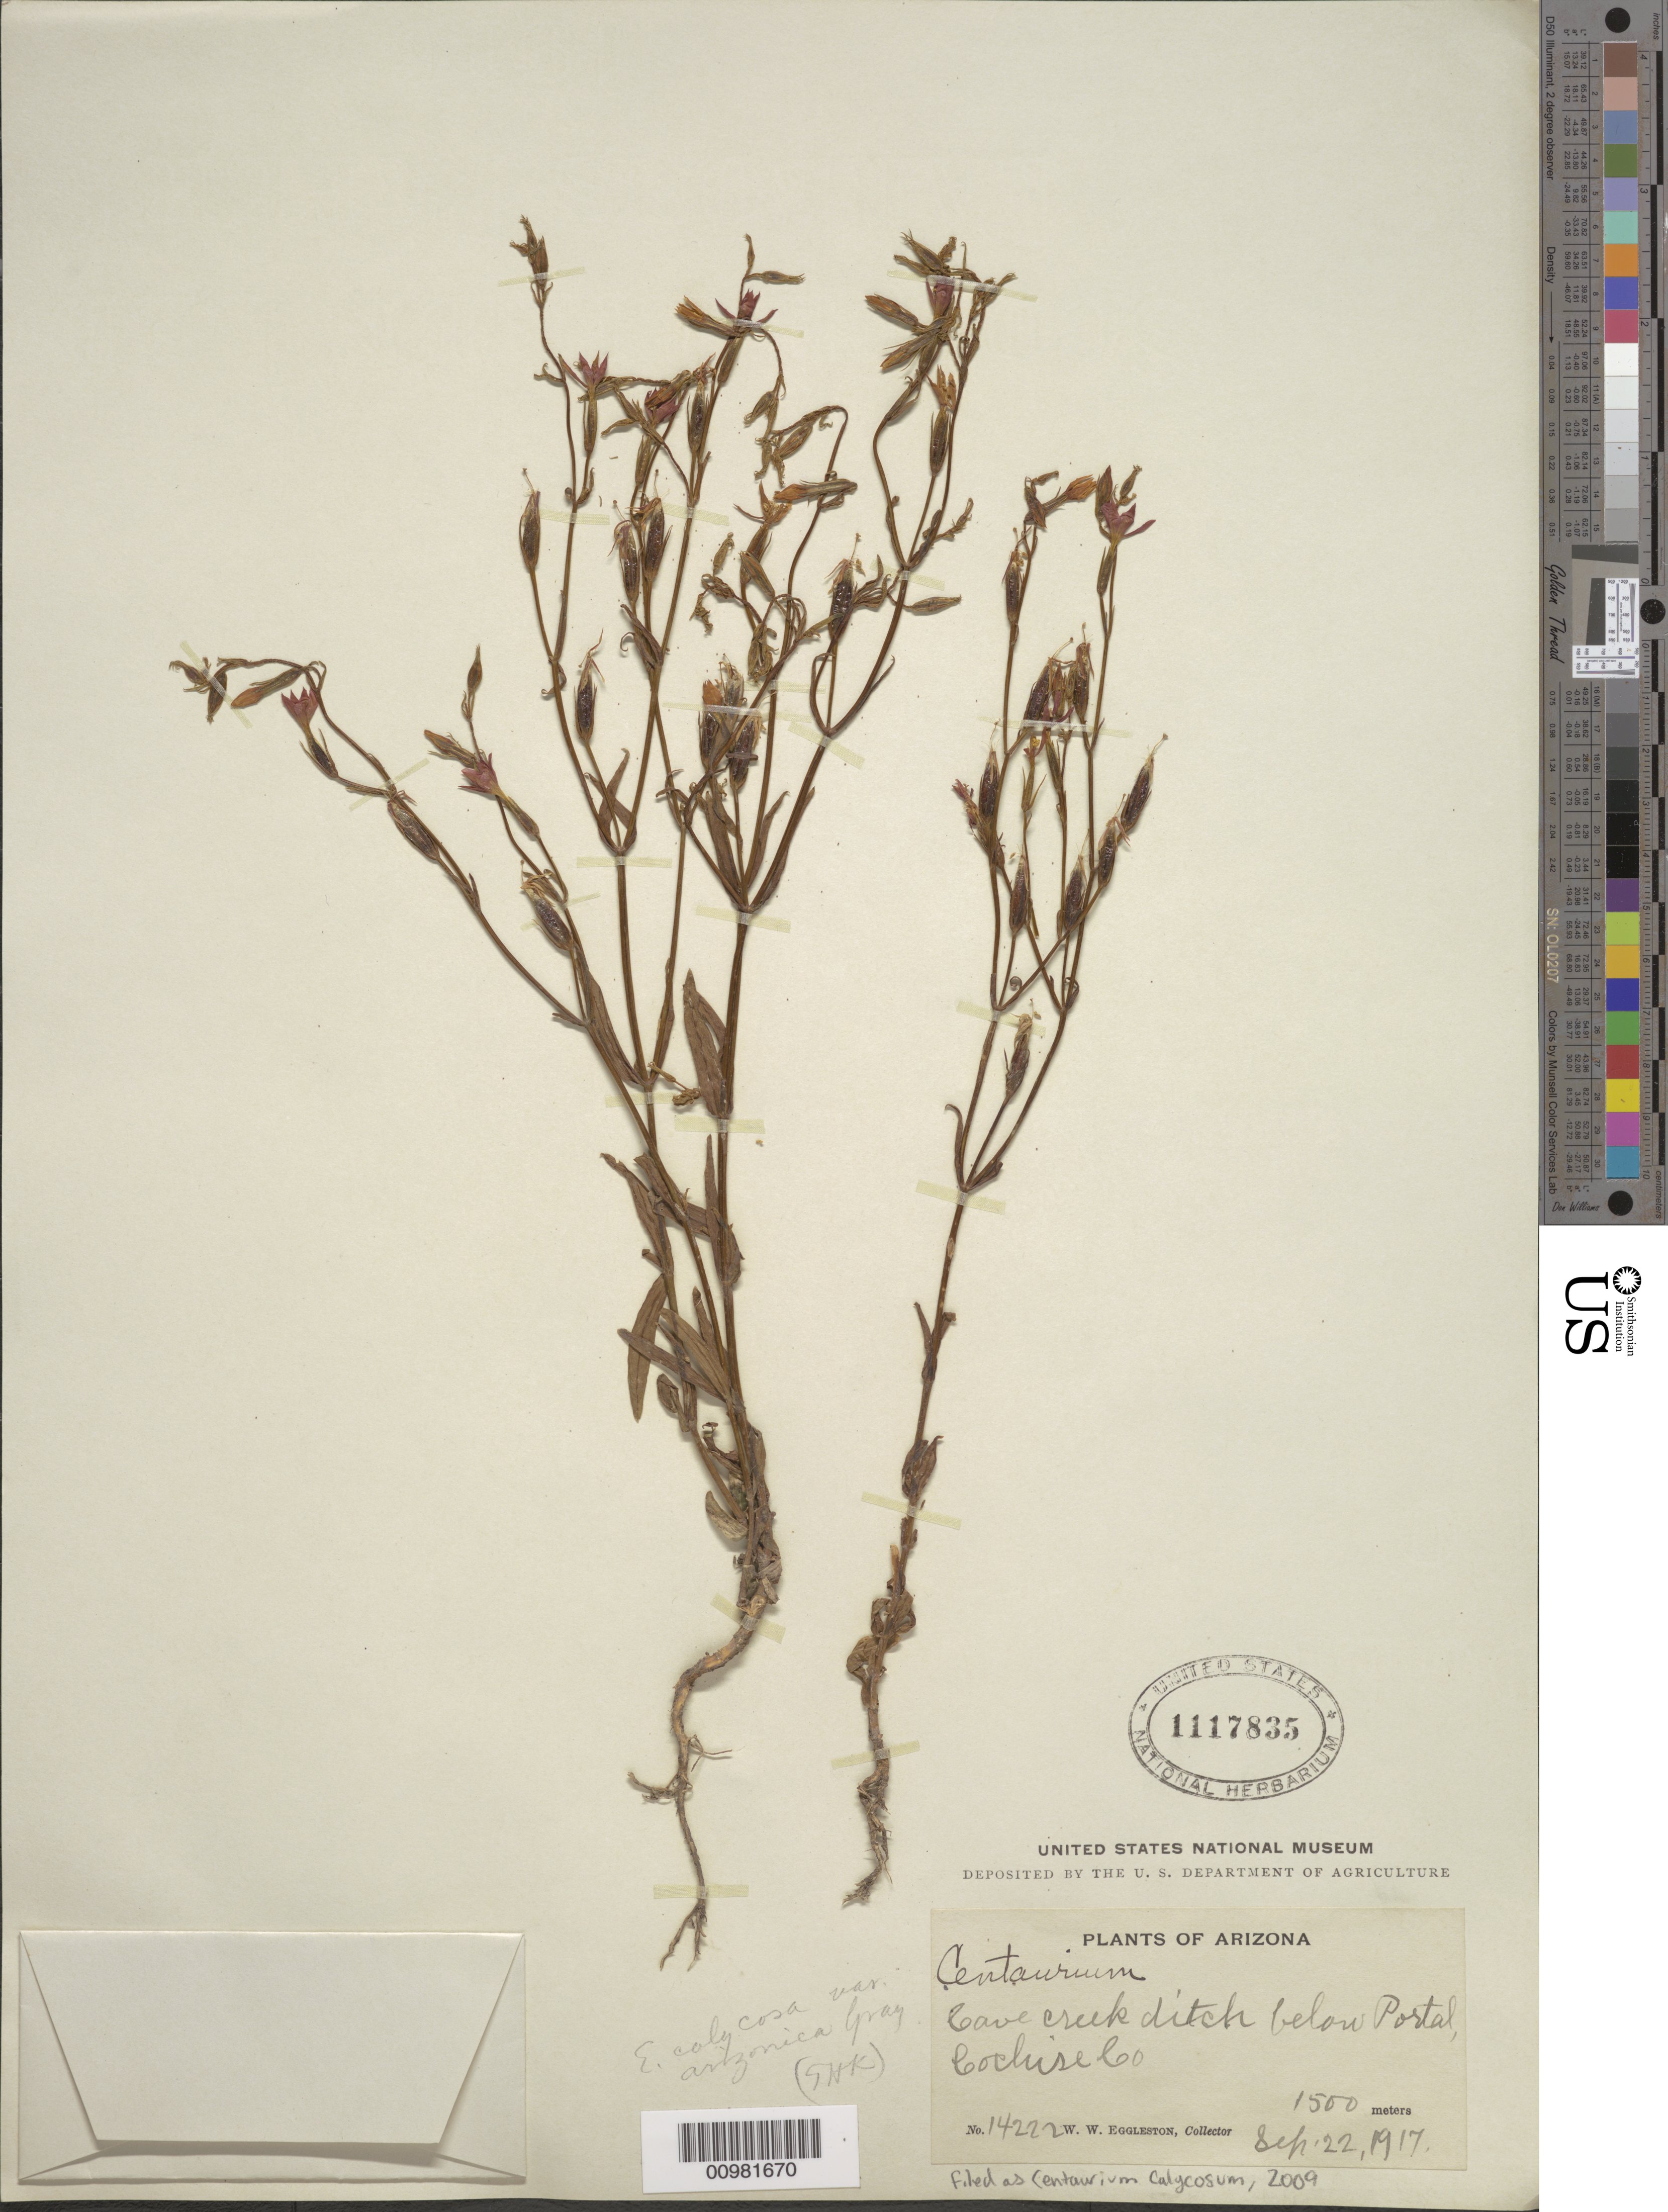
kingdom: Plantae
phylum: Tracheophyta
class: Magnoliopsida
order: Gentianales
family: Gentianaceae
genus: Centaurium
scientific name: Centaurium calycosum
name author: (Buckley) Buckley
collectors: W. W. Eggleston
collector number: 14222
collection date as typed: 22 Sep 1917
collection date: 1917-09-22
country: United States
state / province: Arizona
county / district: Cochise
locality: Cave Creek ditch below Portal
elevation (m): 1500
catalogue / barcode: US 1117835